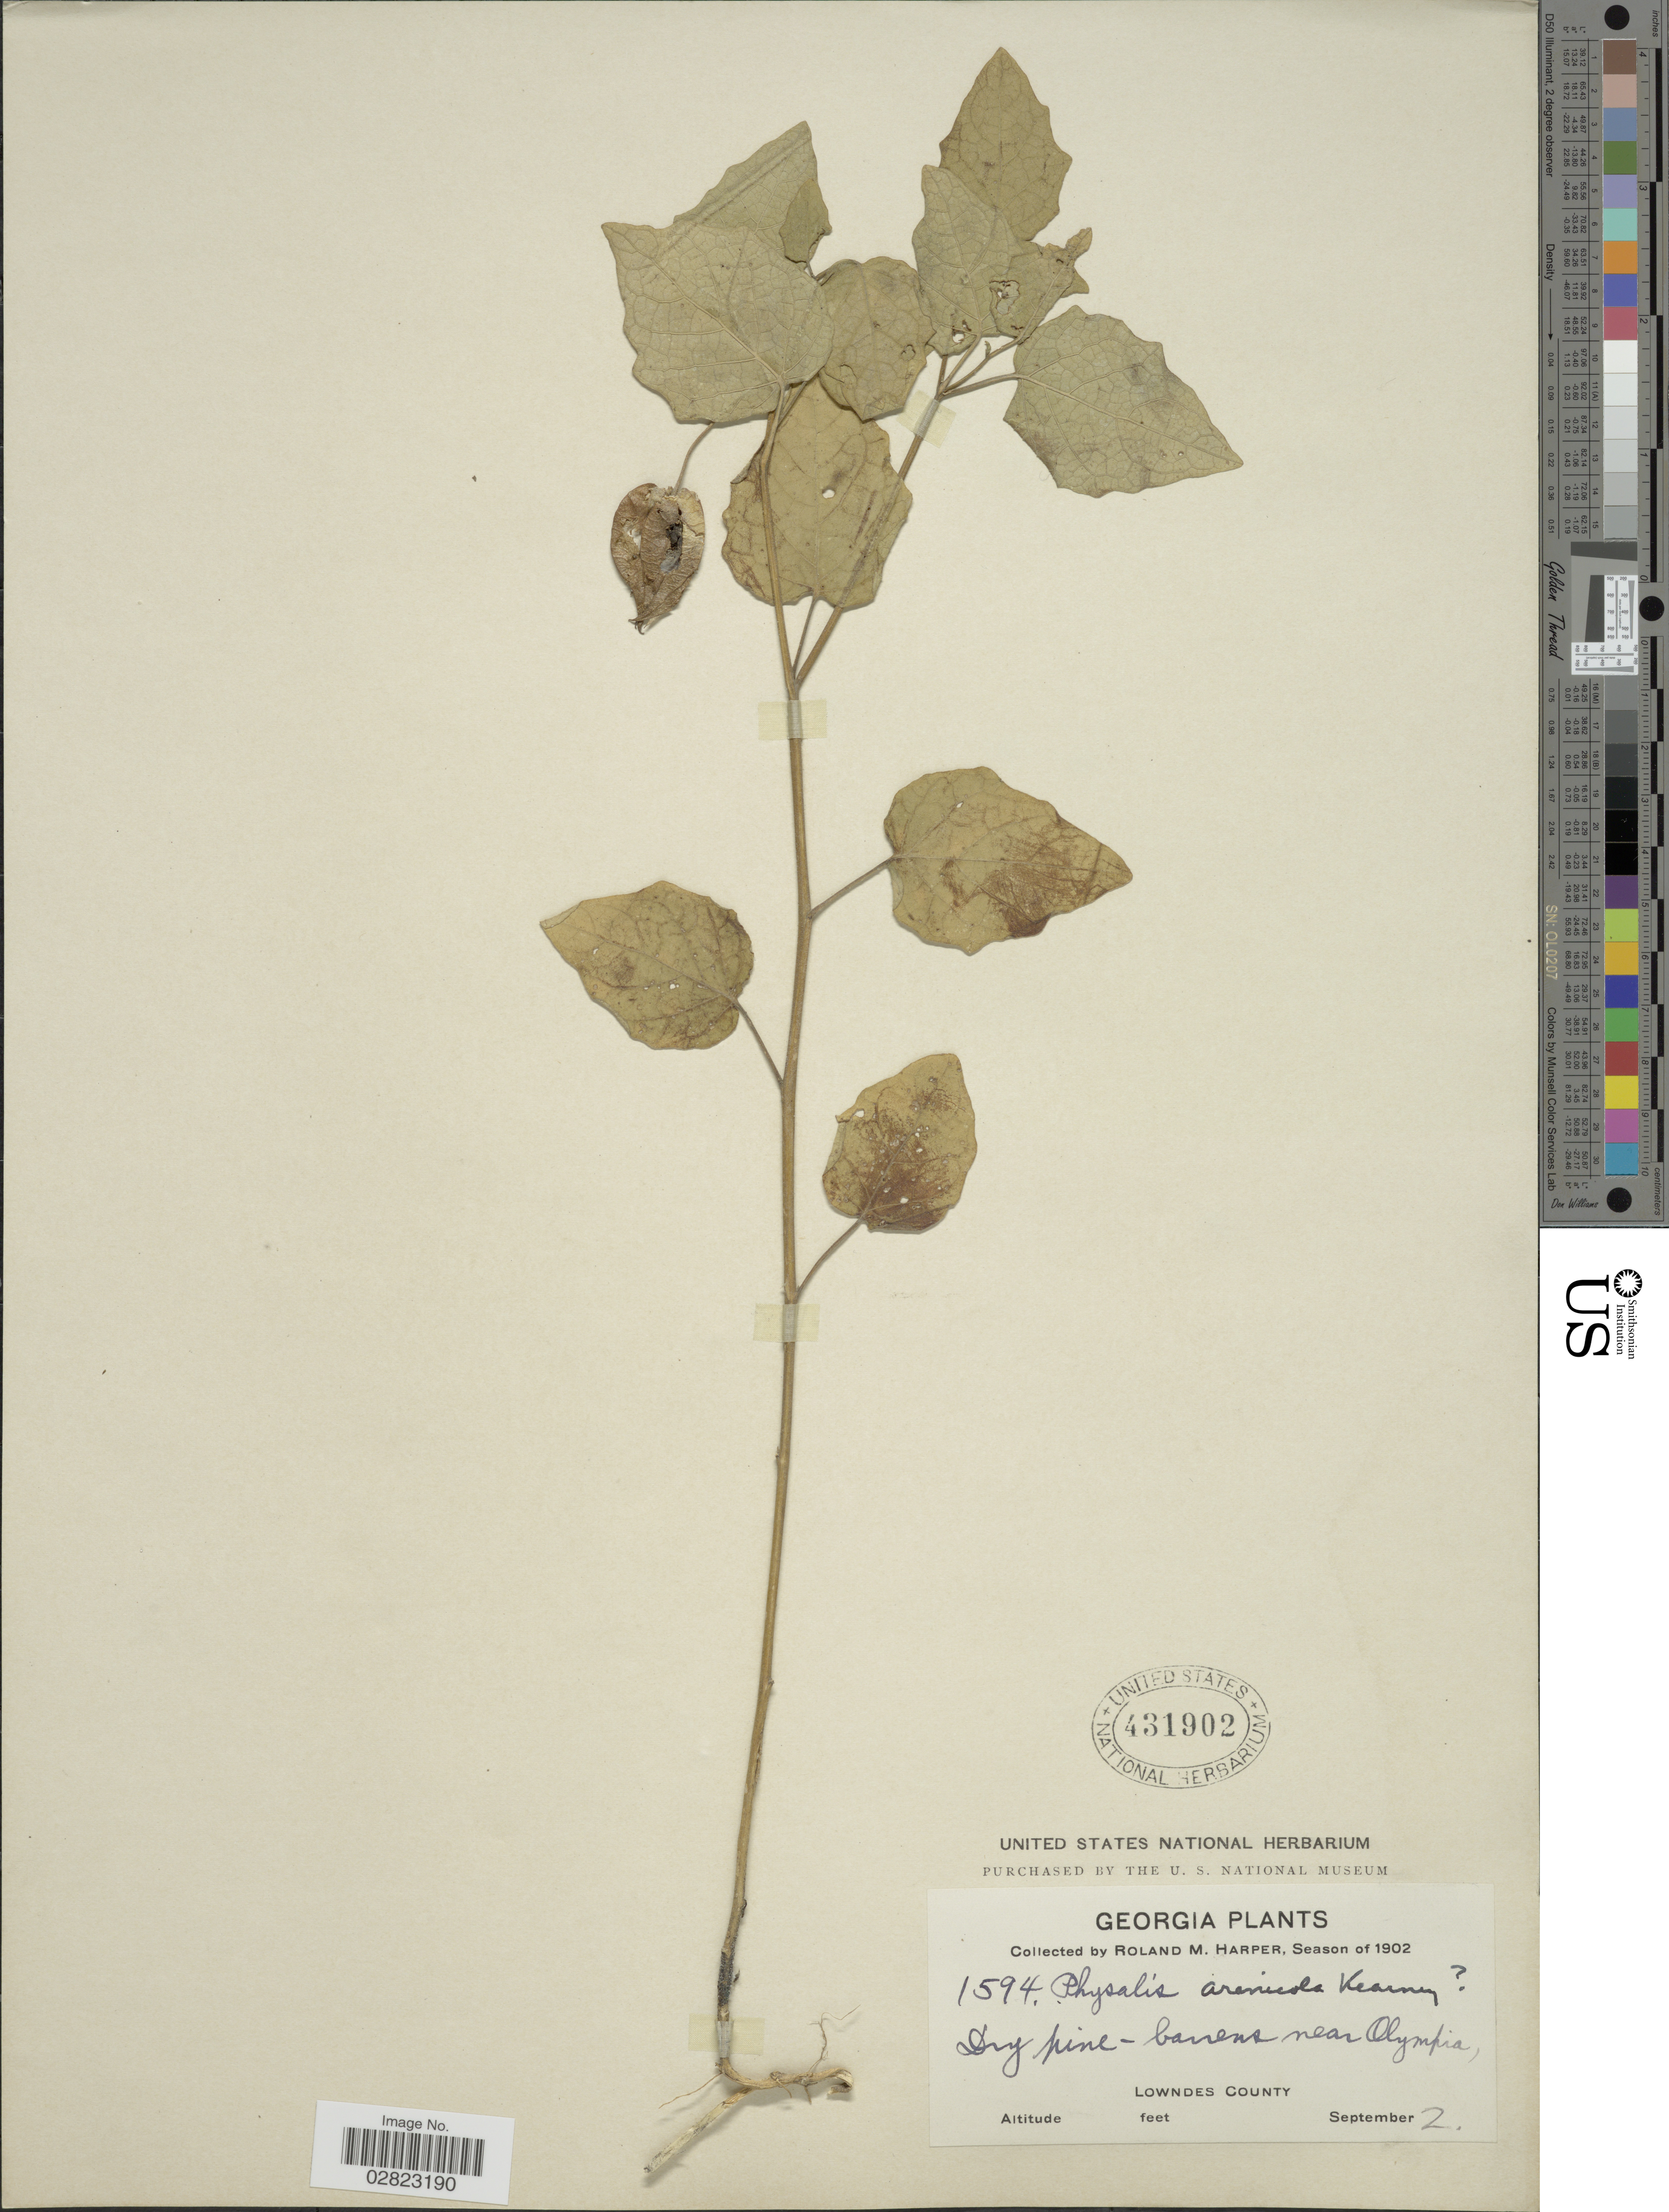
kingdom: Plantae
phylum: Tracheophyta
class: Magnoliopsida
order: Solanales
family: Solanaceae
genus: Physalis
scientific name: Physalis arenicola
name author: Kearney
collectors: R. M. Harper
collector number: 1594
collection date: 1902-09-02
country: United States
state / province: Georgia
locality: Dry pine-barrens near Olymphia, Lowndes County.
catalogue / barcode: US 431902